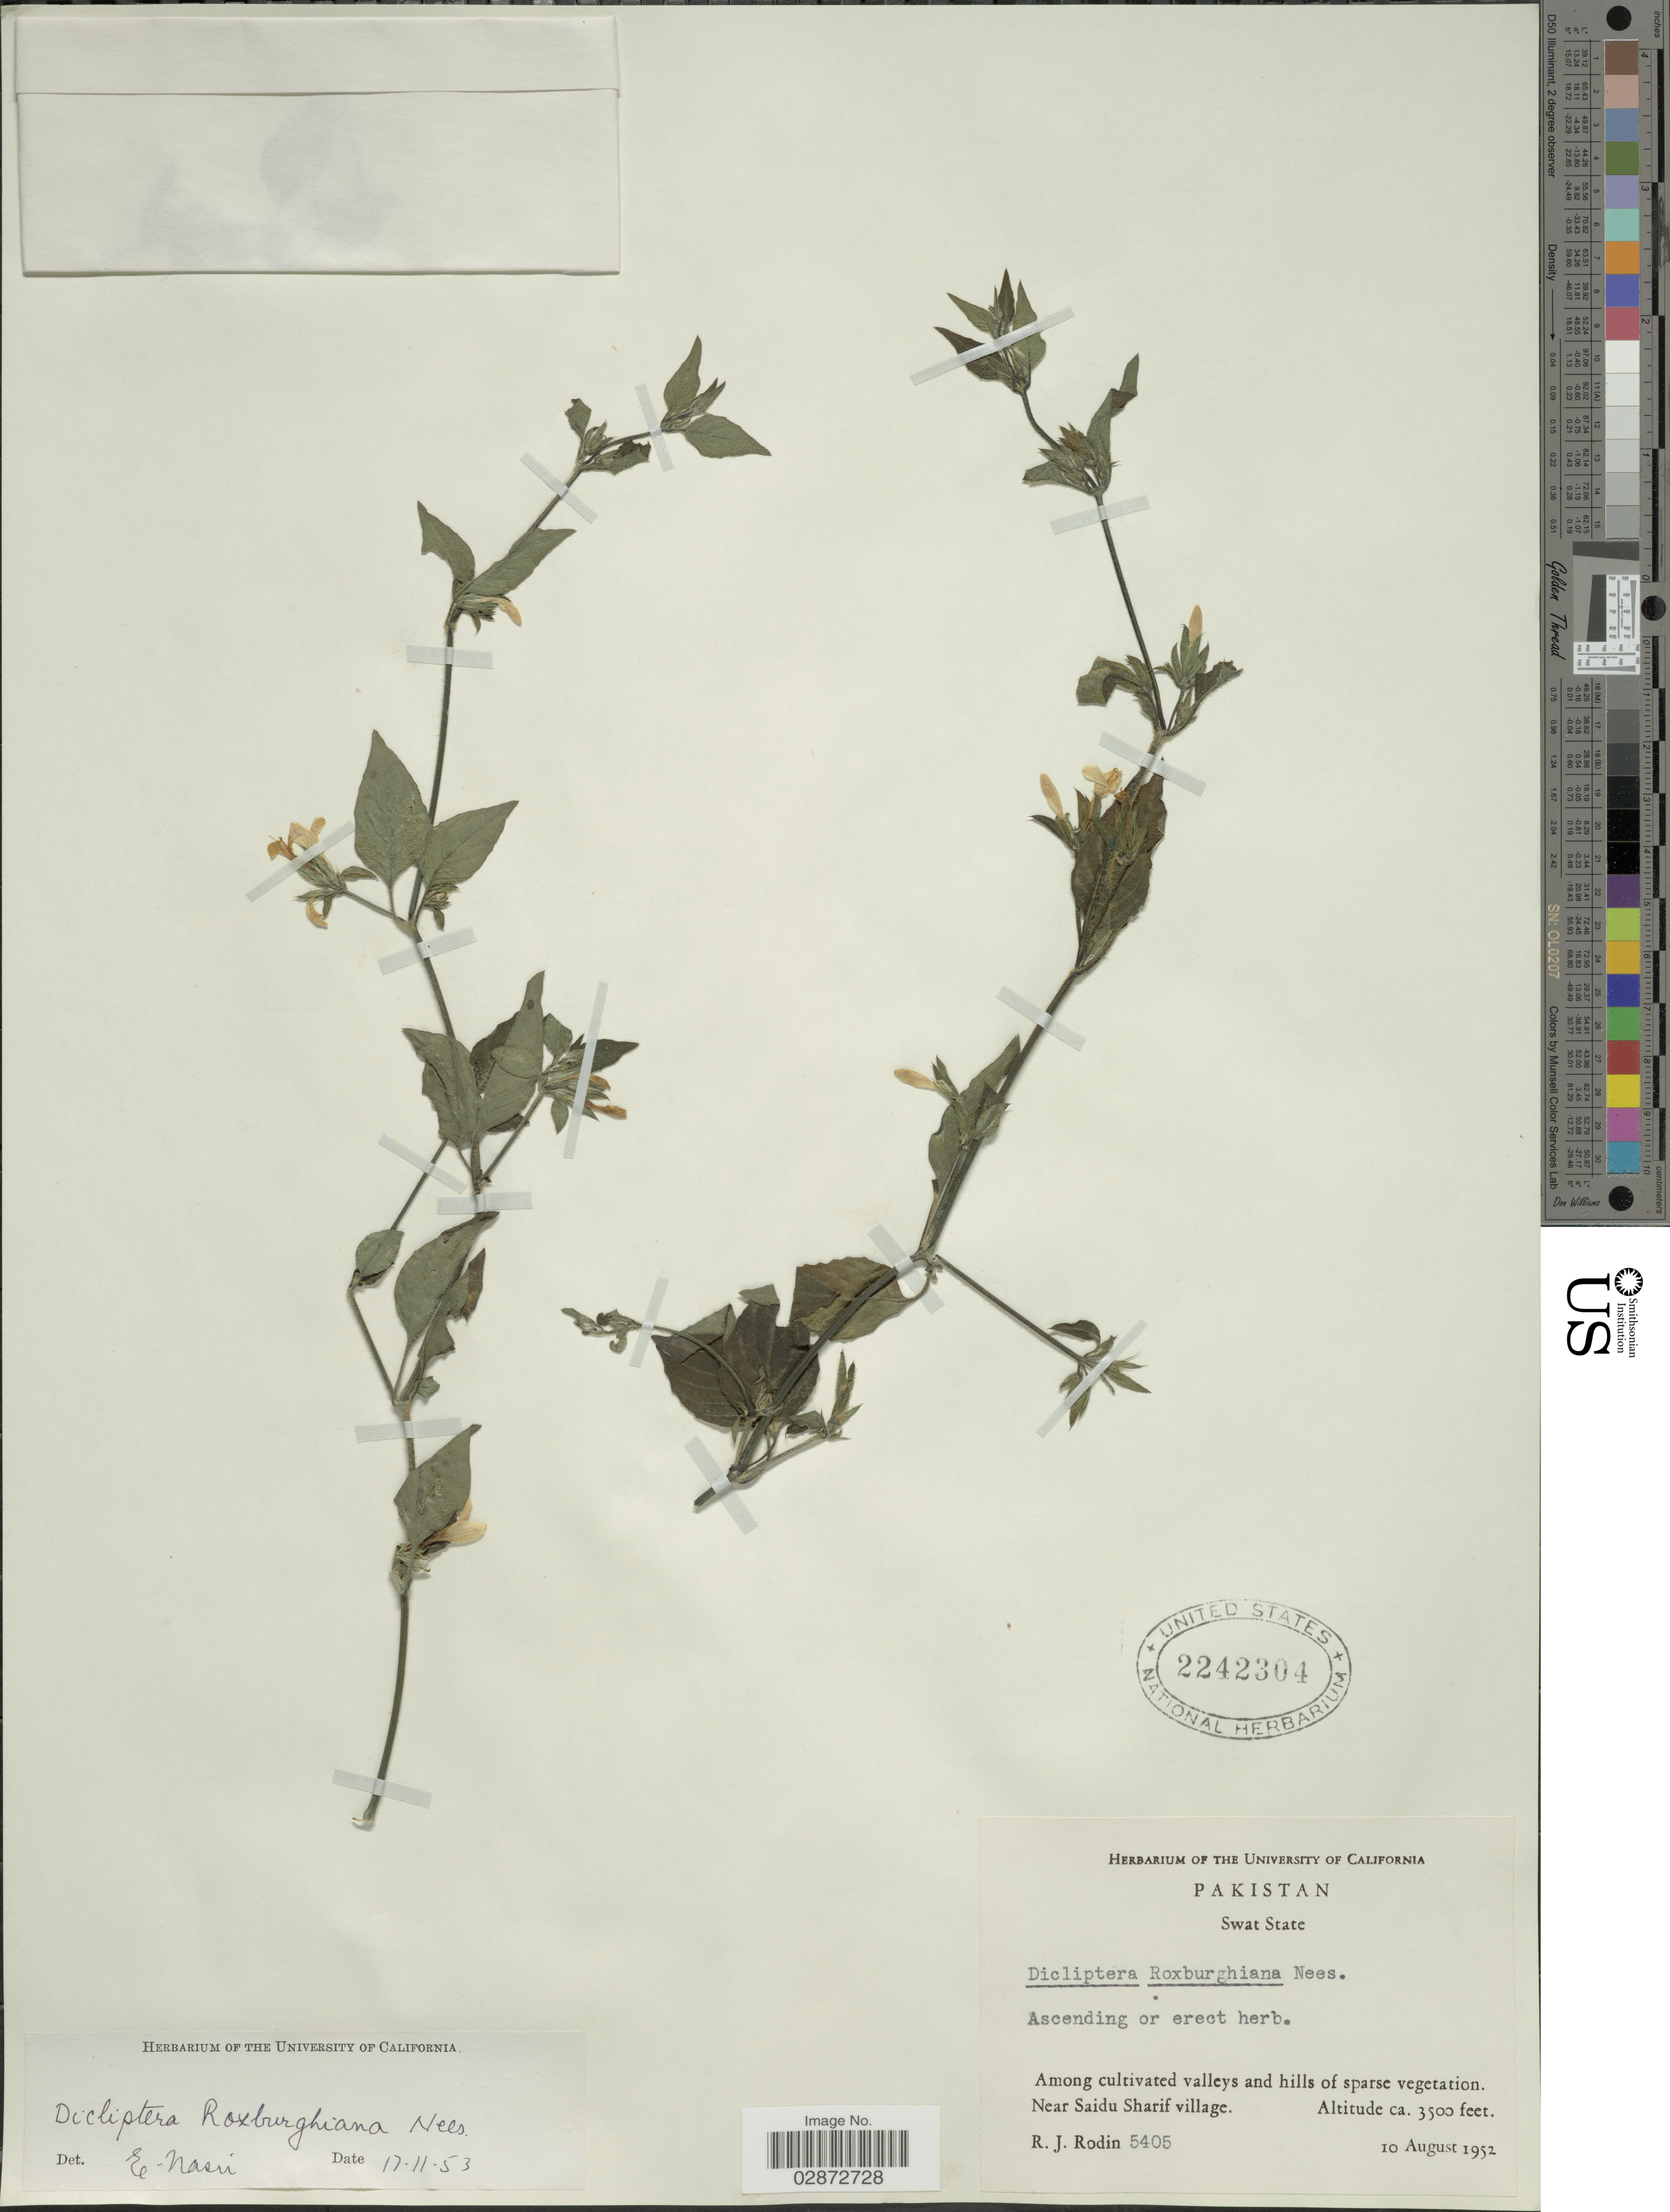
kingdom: Plantae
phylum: Tracheophyta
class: Magnoliopsida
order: Lamiales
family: Acanthaceae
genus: Dicliptera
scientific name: Dicliptera roxburghiana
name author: Nees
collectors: R. J. Rodin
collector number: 5405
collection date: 1952-08-10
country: Pakistan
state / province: Khyber Pakhtunkhwa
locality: Swat State. Among cultivated valleys and hills of sparse vegetation. Near Saidu Sharif village.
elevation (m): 1067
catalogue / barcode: US 2242304